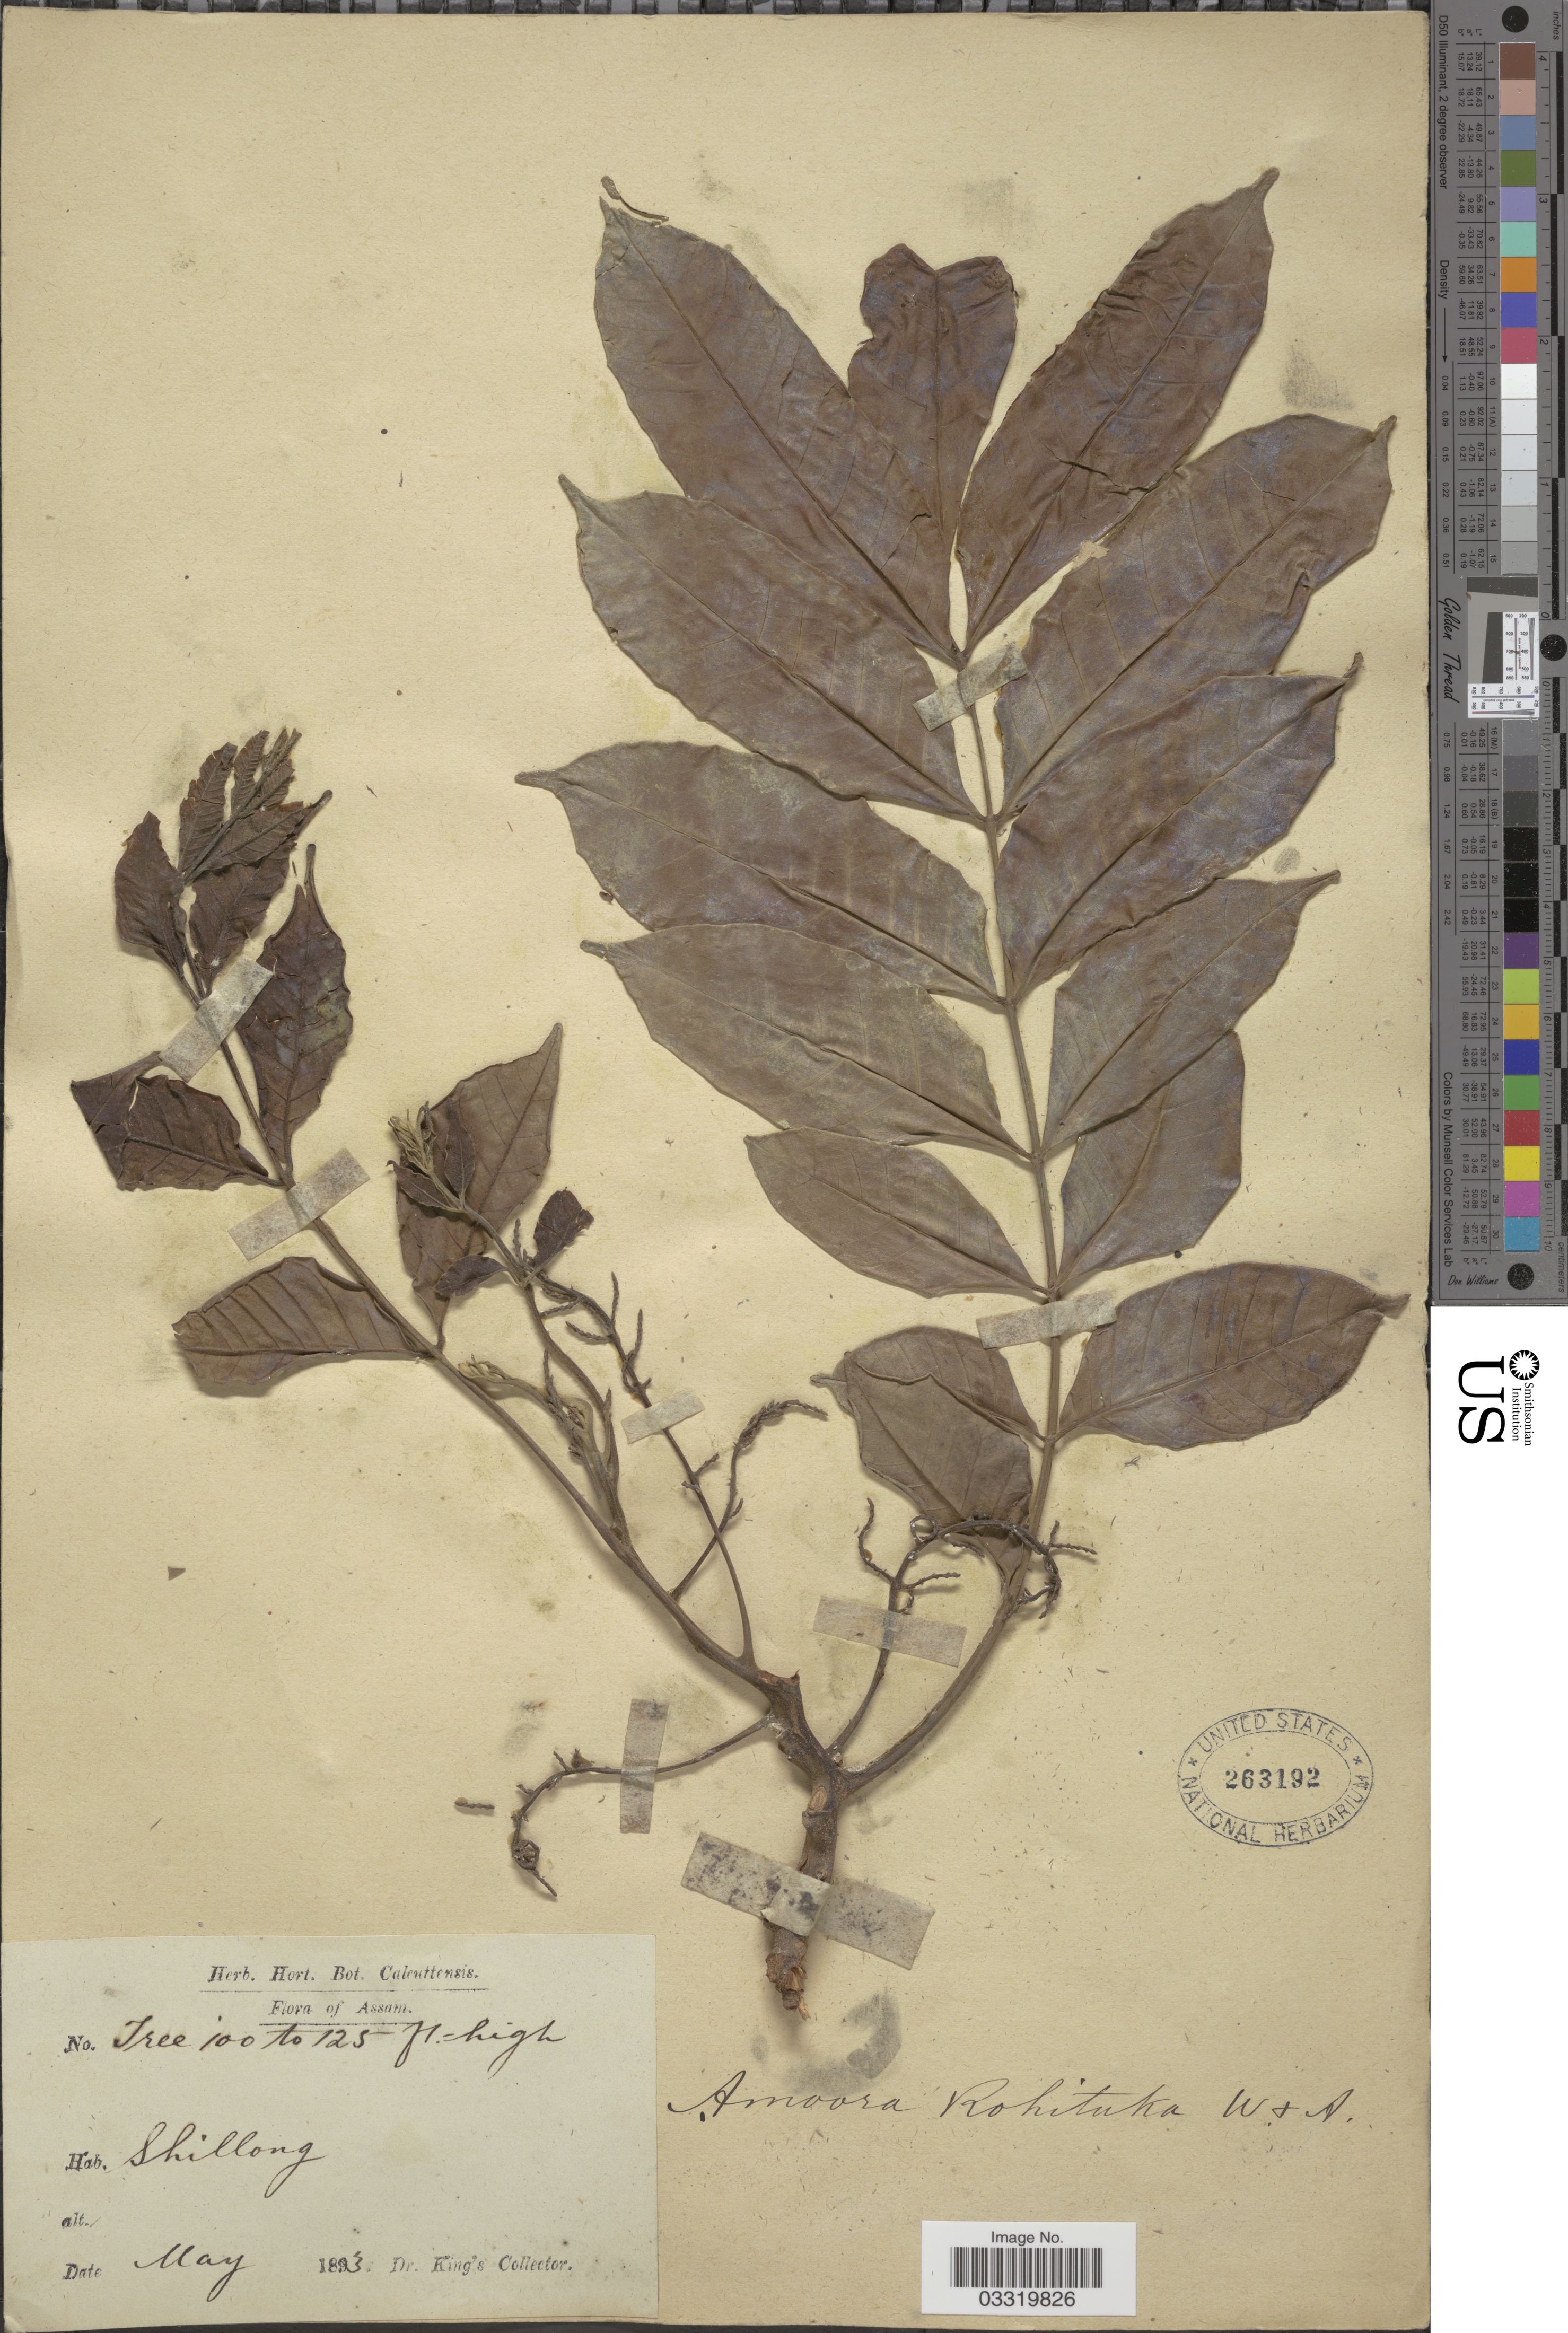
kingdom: Plantae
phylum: Tracheophyta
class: Magnoliopsida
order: Sapindales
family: Meliaceae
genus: Aphanamixis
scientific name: Aphanamixis polystachya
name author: (Wall.) R. Parker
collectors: Dr. King's collector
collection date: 1893-05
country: India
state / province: Meghalaya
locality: Shillong.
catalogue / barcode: US 263192